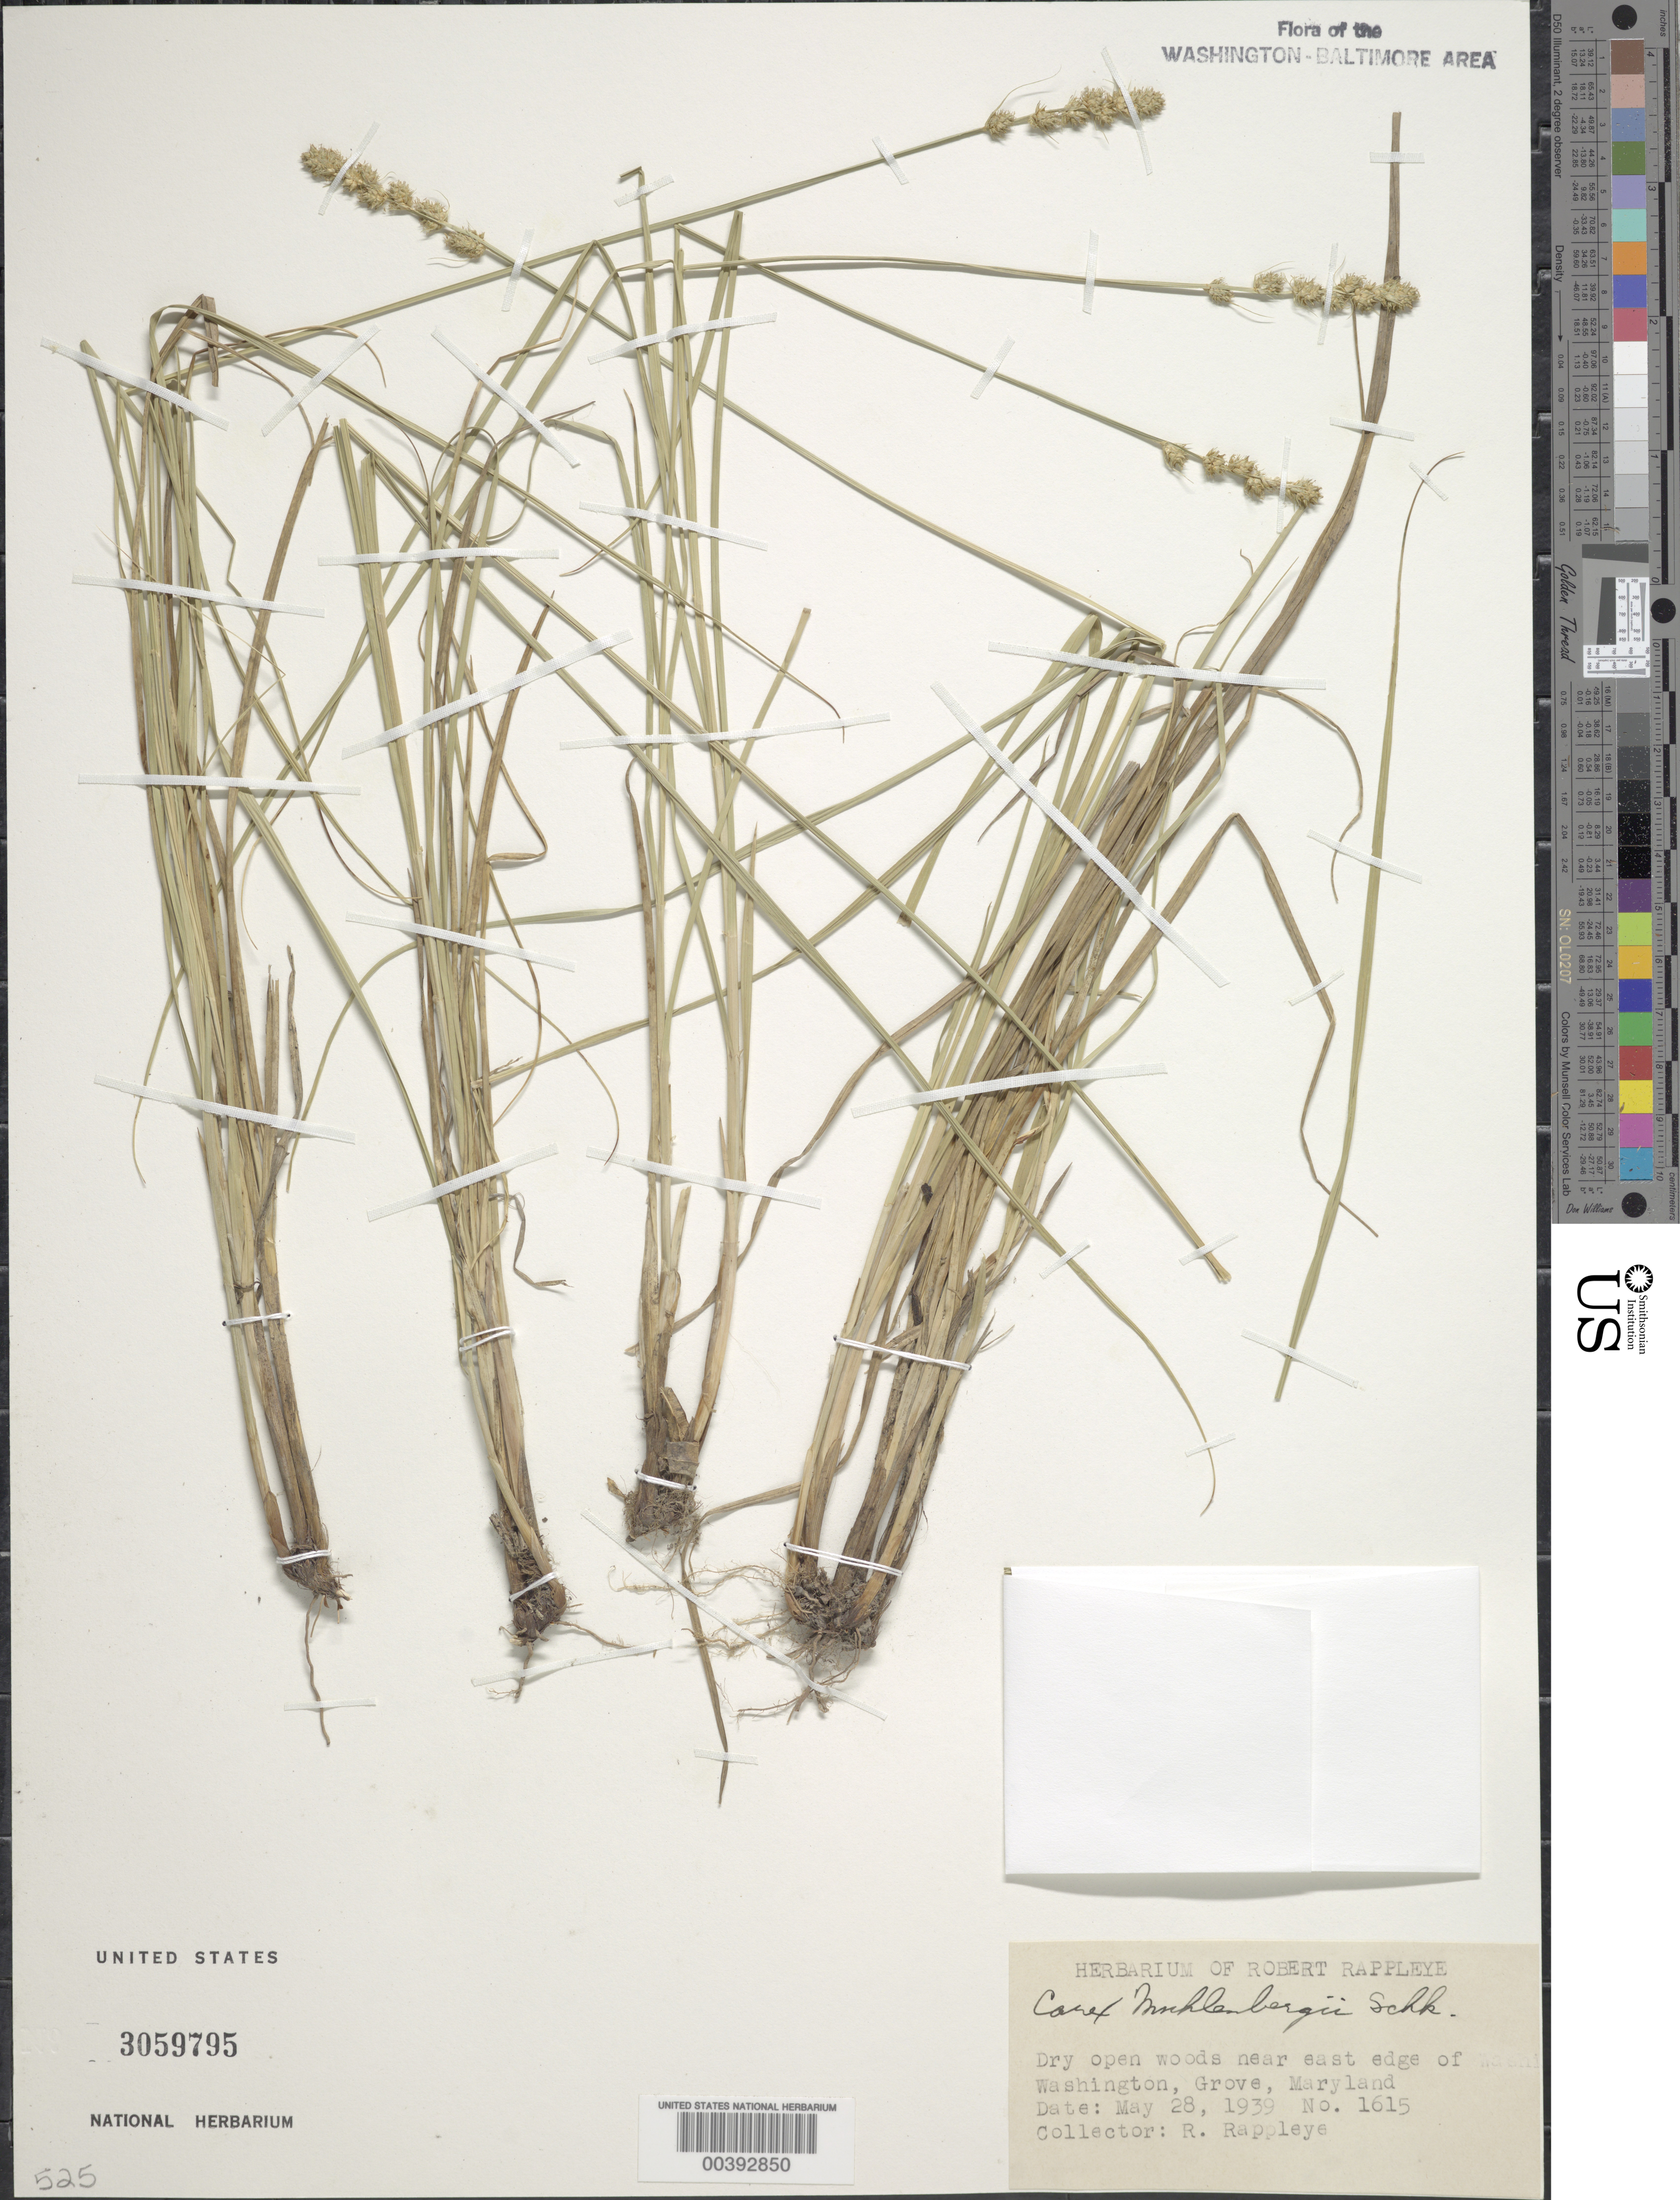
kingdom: Plantae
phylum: Tracheophyta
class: Liliopsida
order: Poales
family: Cyperaceae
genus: Carex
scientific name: Carex muehlenbergii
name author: Willd.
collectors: R. Rappleye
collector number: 1615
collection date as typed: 28 May 1939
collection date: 1939-05-28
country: United States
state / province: Maryland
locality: Grove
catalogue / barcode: US 3059795